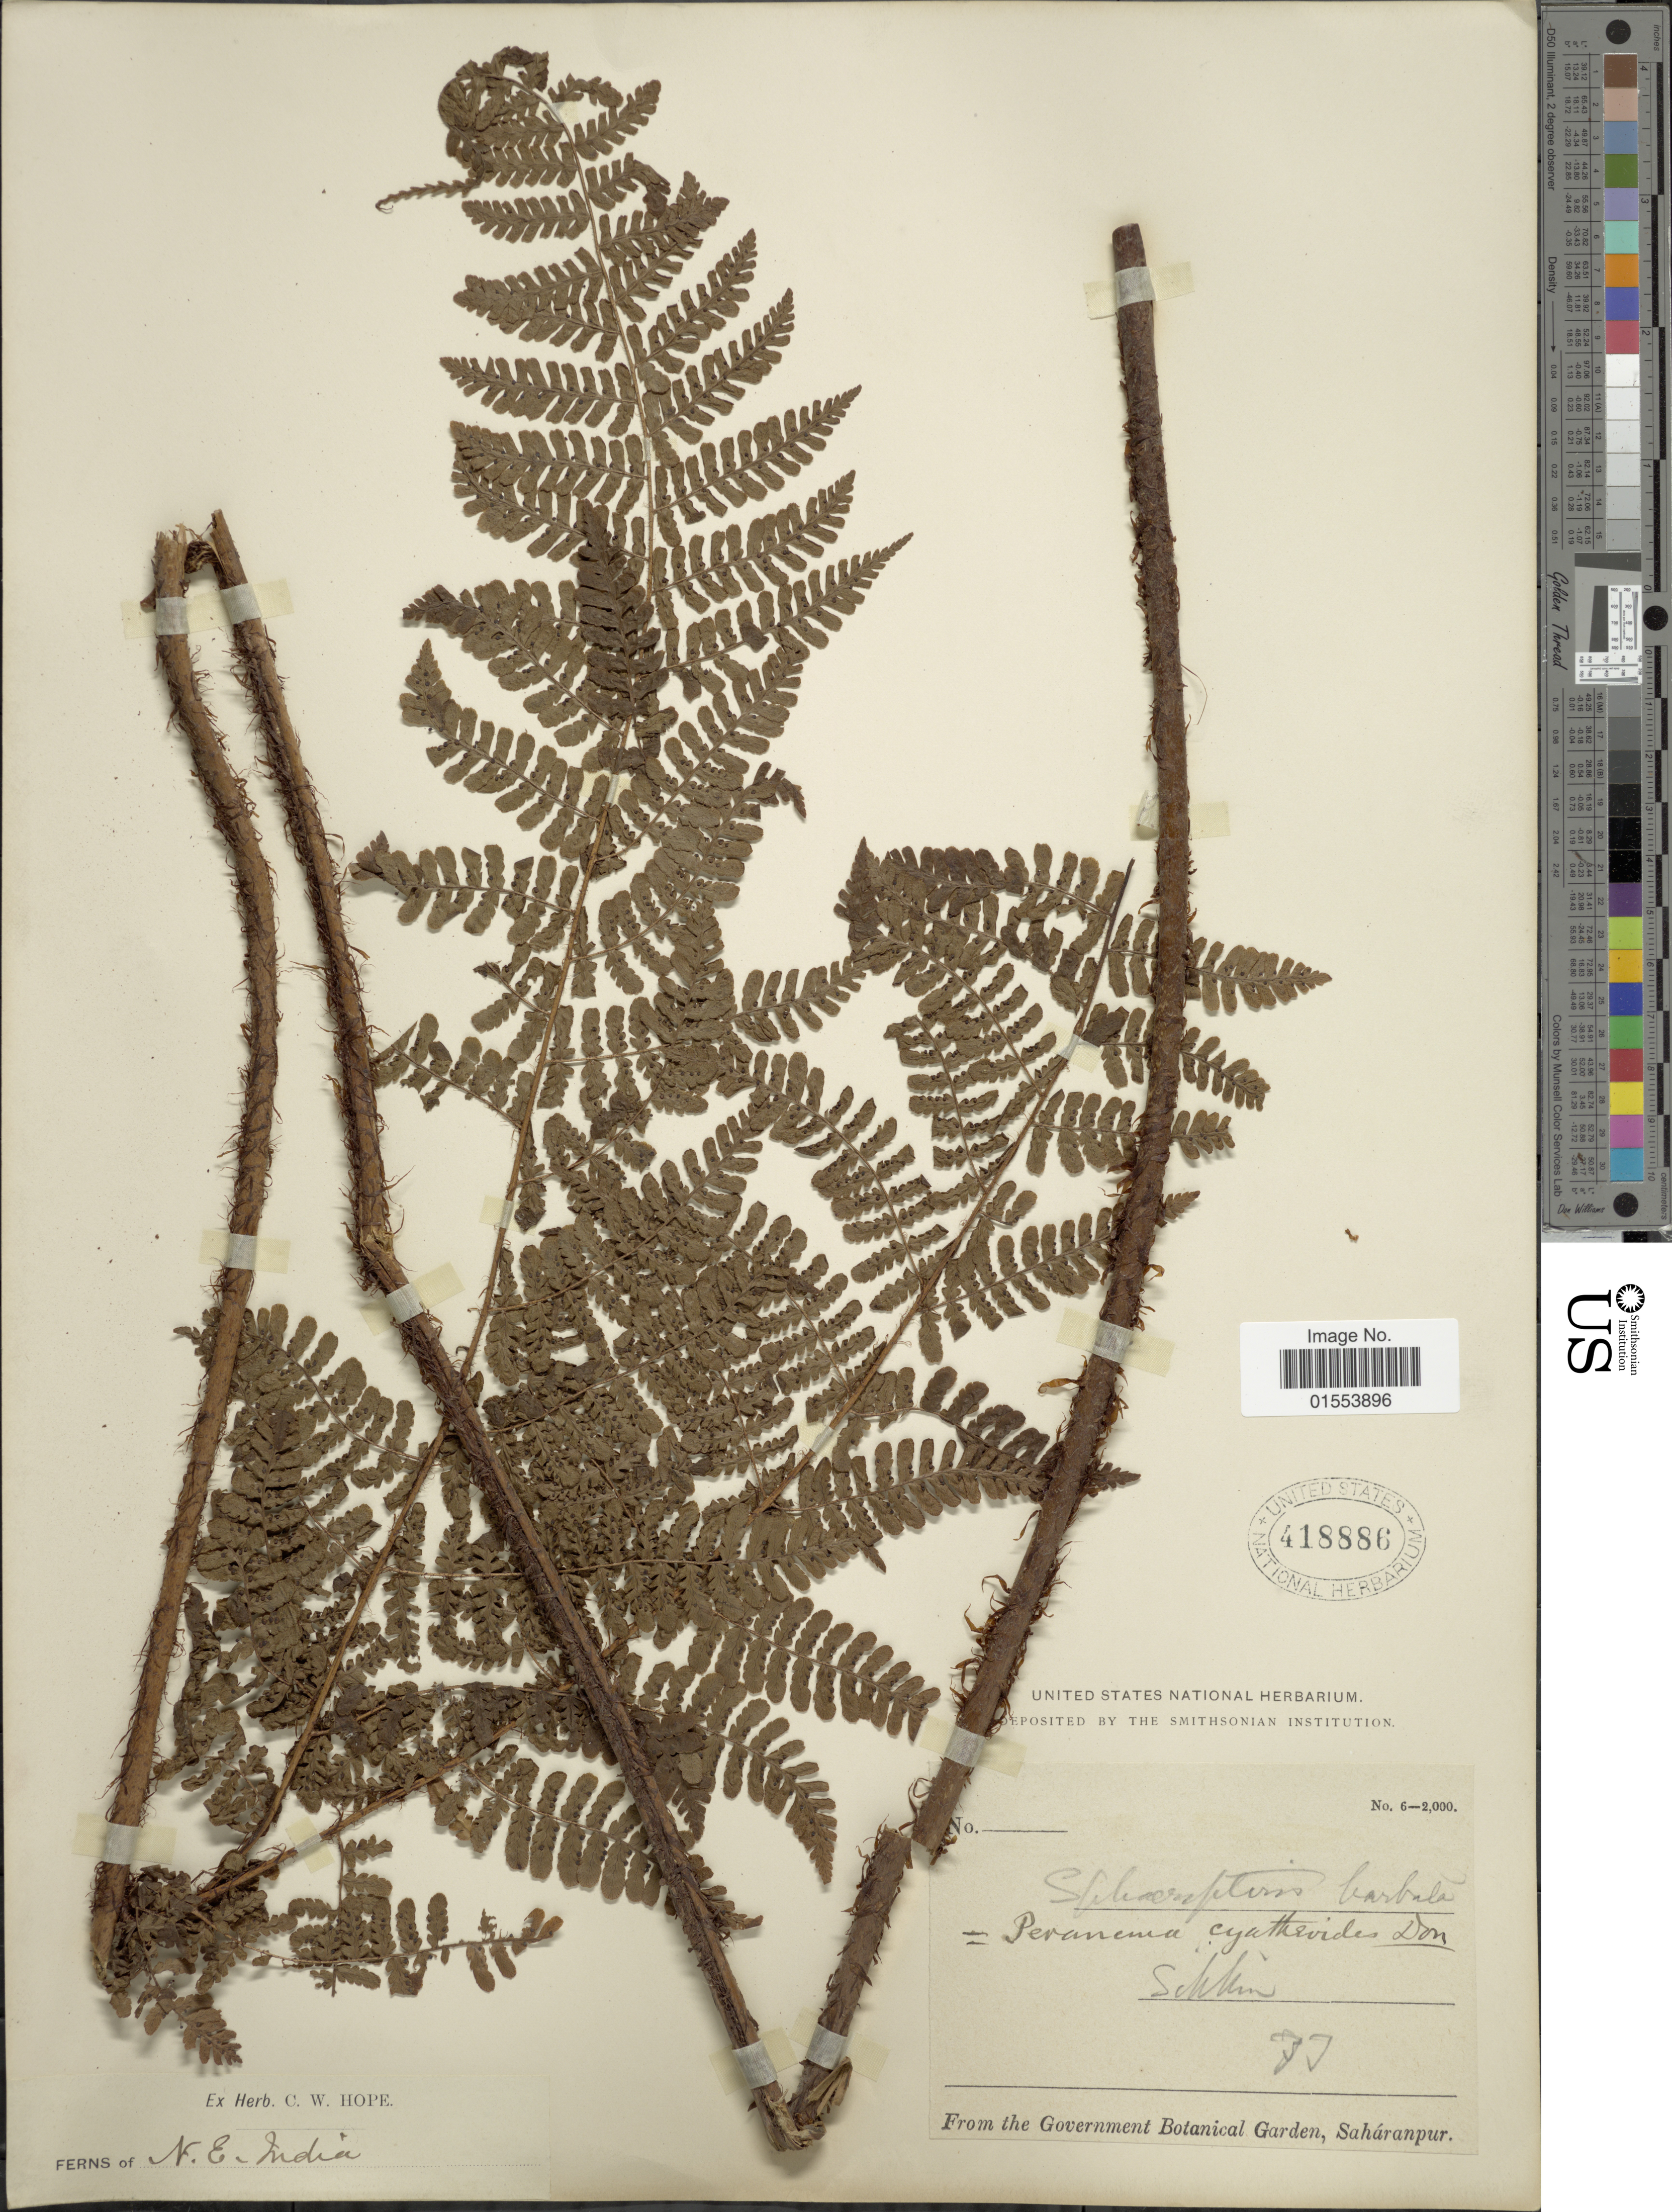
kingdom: Plantae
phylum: Tracheophyta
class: Polypodiopsida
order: Polypodiales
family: Dryopteridaceae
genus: Dryopteris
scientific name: Dryopteris cyatheoides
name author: (Kaulf.) Kuntze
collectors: T. T.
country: India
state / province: Sikkim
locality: N. E. India. Sikkim.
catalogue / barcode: US 418886